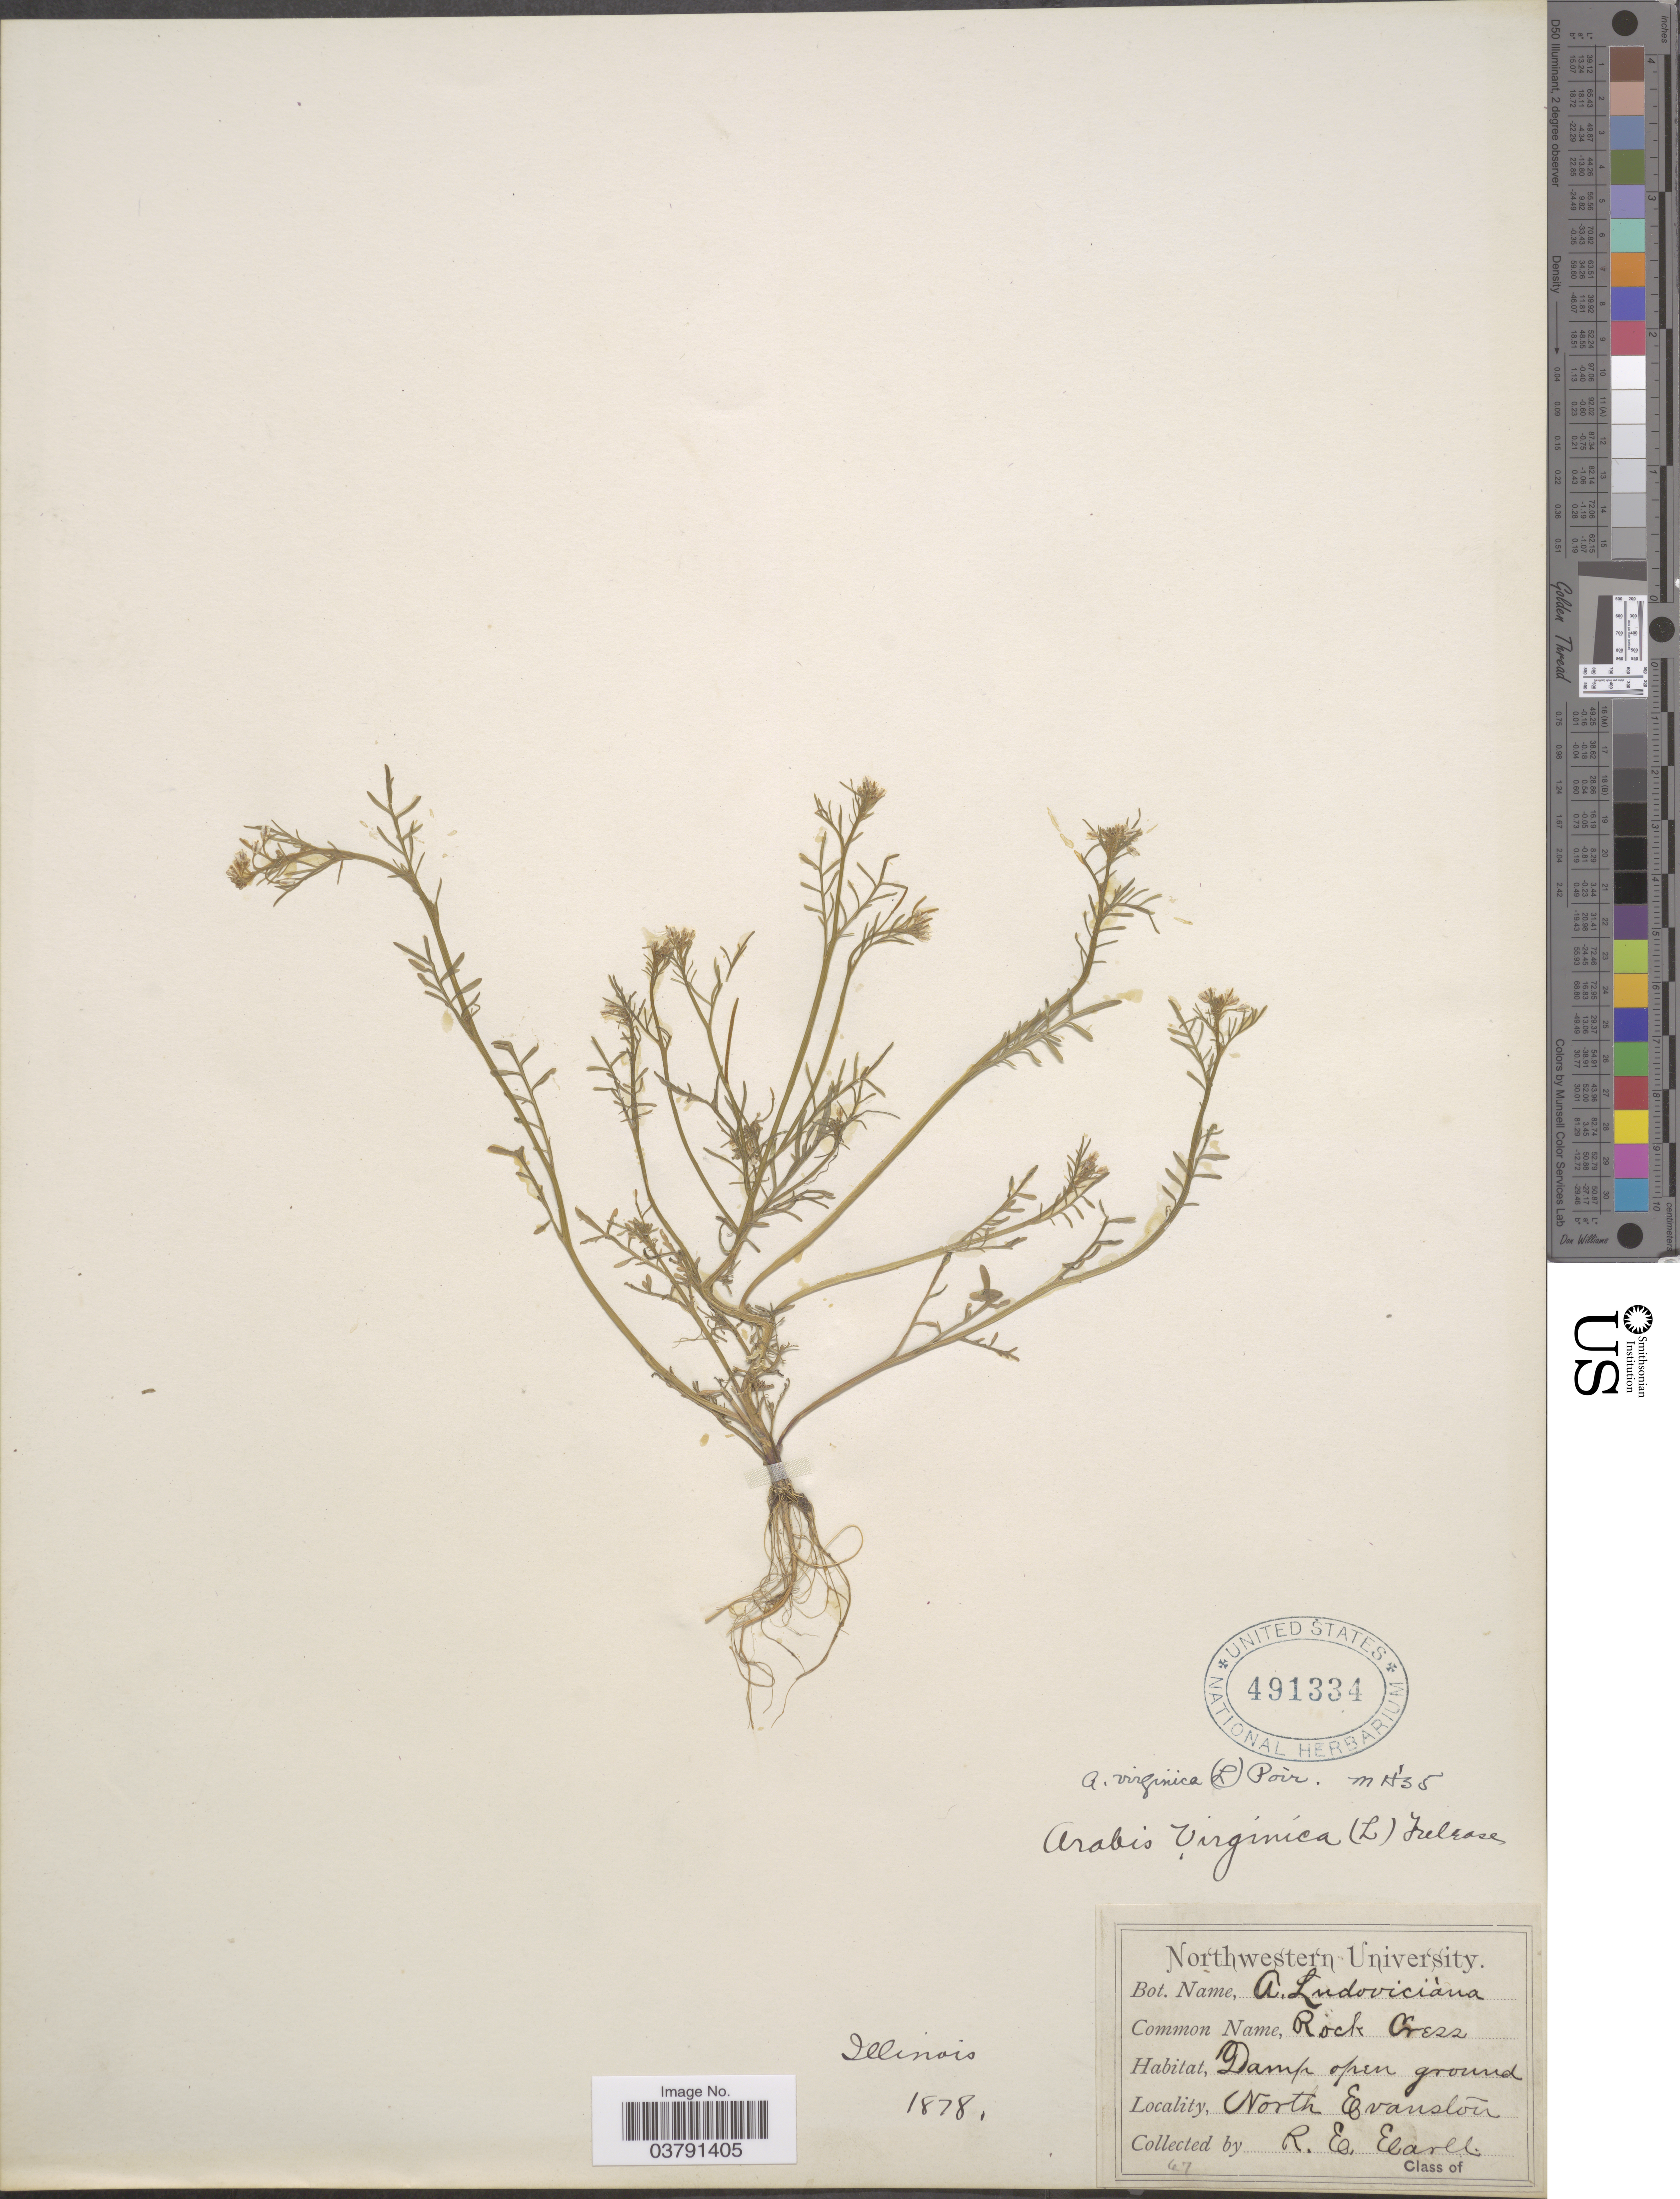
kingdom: Plantae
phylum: Tracheophyta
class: Magnoliopsida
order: Brassicales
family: Brassicaceae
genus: Planodes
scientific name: Planodes virginicum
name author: (L.) Greene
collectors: R. Earle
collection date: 1878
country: United States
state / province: Illinois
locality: North Evanston.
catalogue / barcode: US 491334